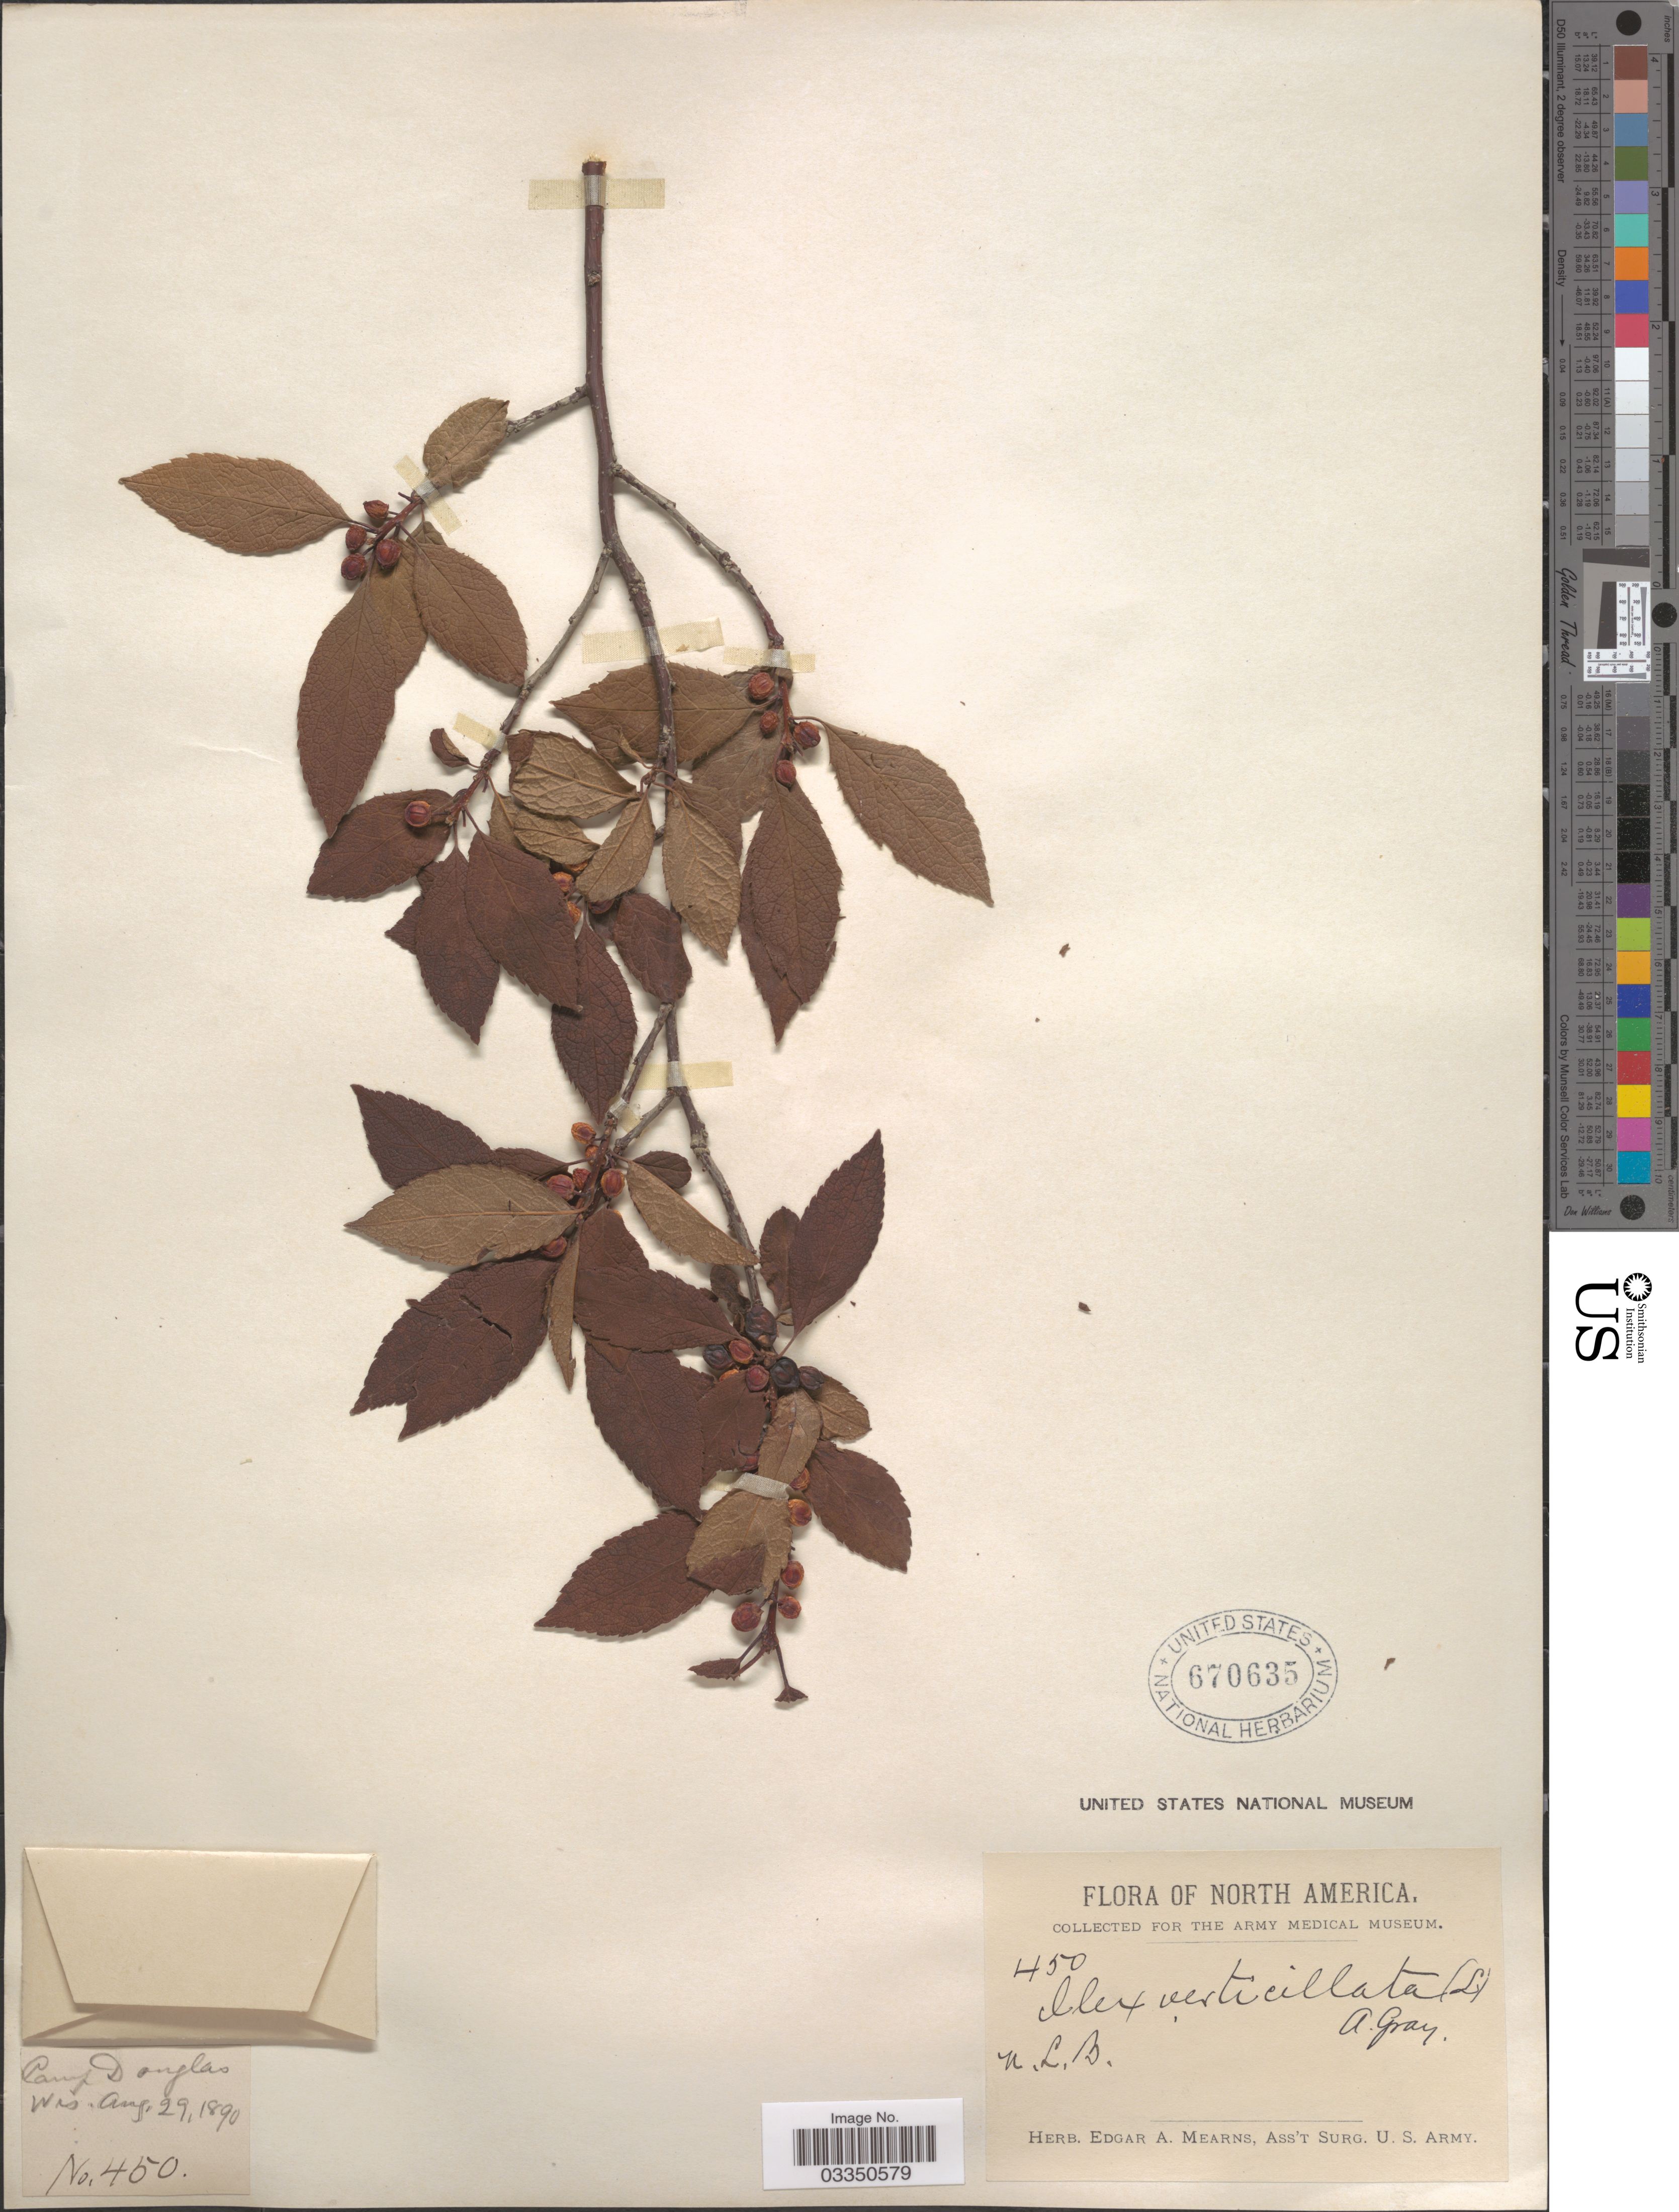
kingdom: Plantae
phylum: Tracheophyta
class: Magnoliopsida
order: Aquifoliales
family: Aquifoliaceae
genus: Ilex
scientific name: Ilex verticillata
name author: (L.) A. Gray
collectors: ex herb. Edgar A. Mearns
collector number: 450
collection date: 1890-08-29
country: United States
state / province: Wisconsin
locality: Camp Douglas.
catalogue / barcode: US 670635